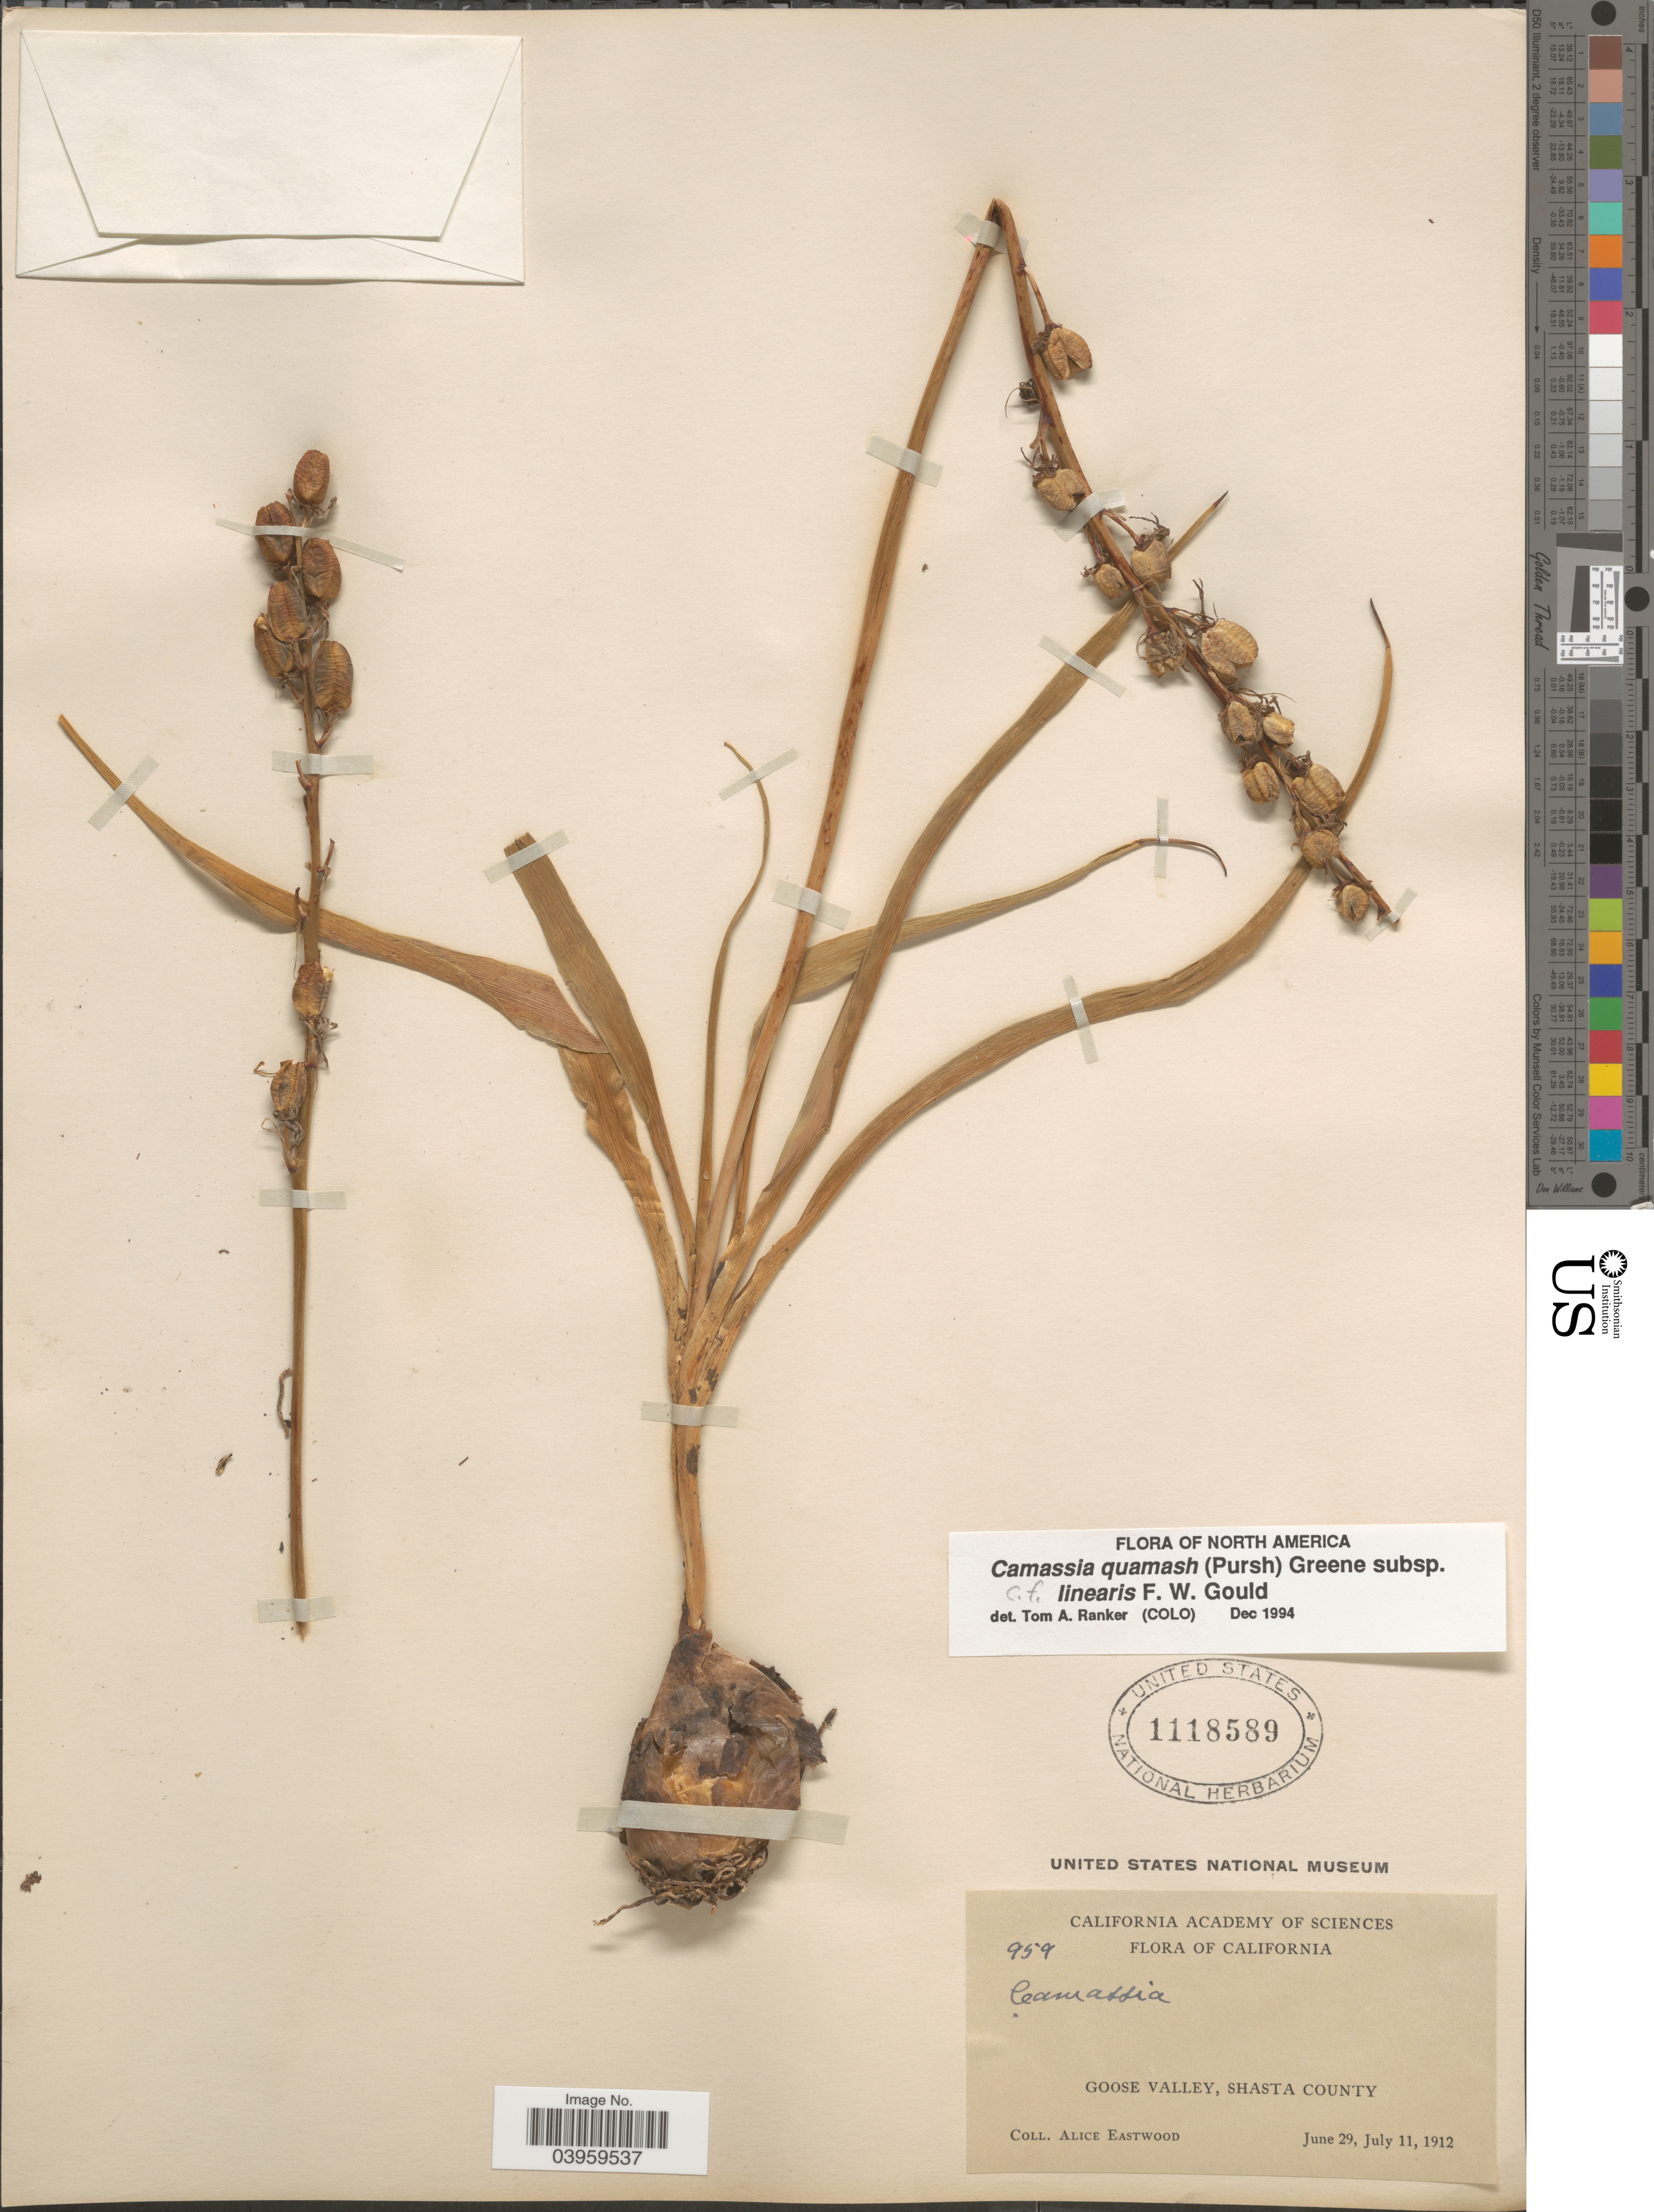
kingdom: Plantae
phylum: Tracheophyta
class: Liliopsida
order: Asparagales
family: Asparagaceae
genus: Camassia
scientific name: Camassia quamash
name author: (Pursh) Greene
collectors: A. Eastwood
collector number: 959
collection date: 1912-06-29/1912-07-11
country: United States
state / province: California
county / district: Shasta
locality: Goose Valley, Shasta County.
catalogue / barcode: US 1118589